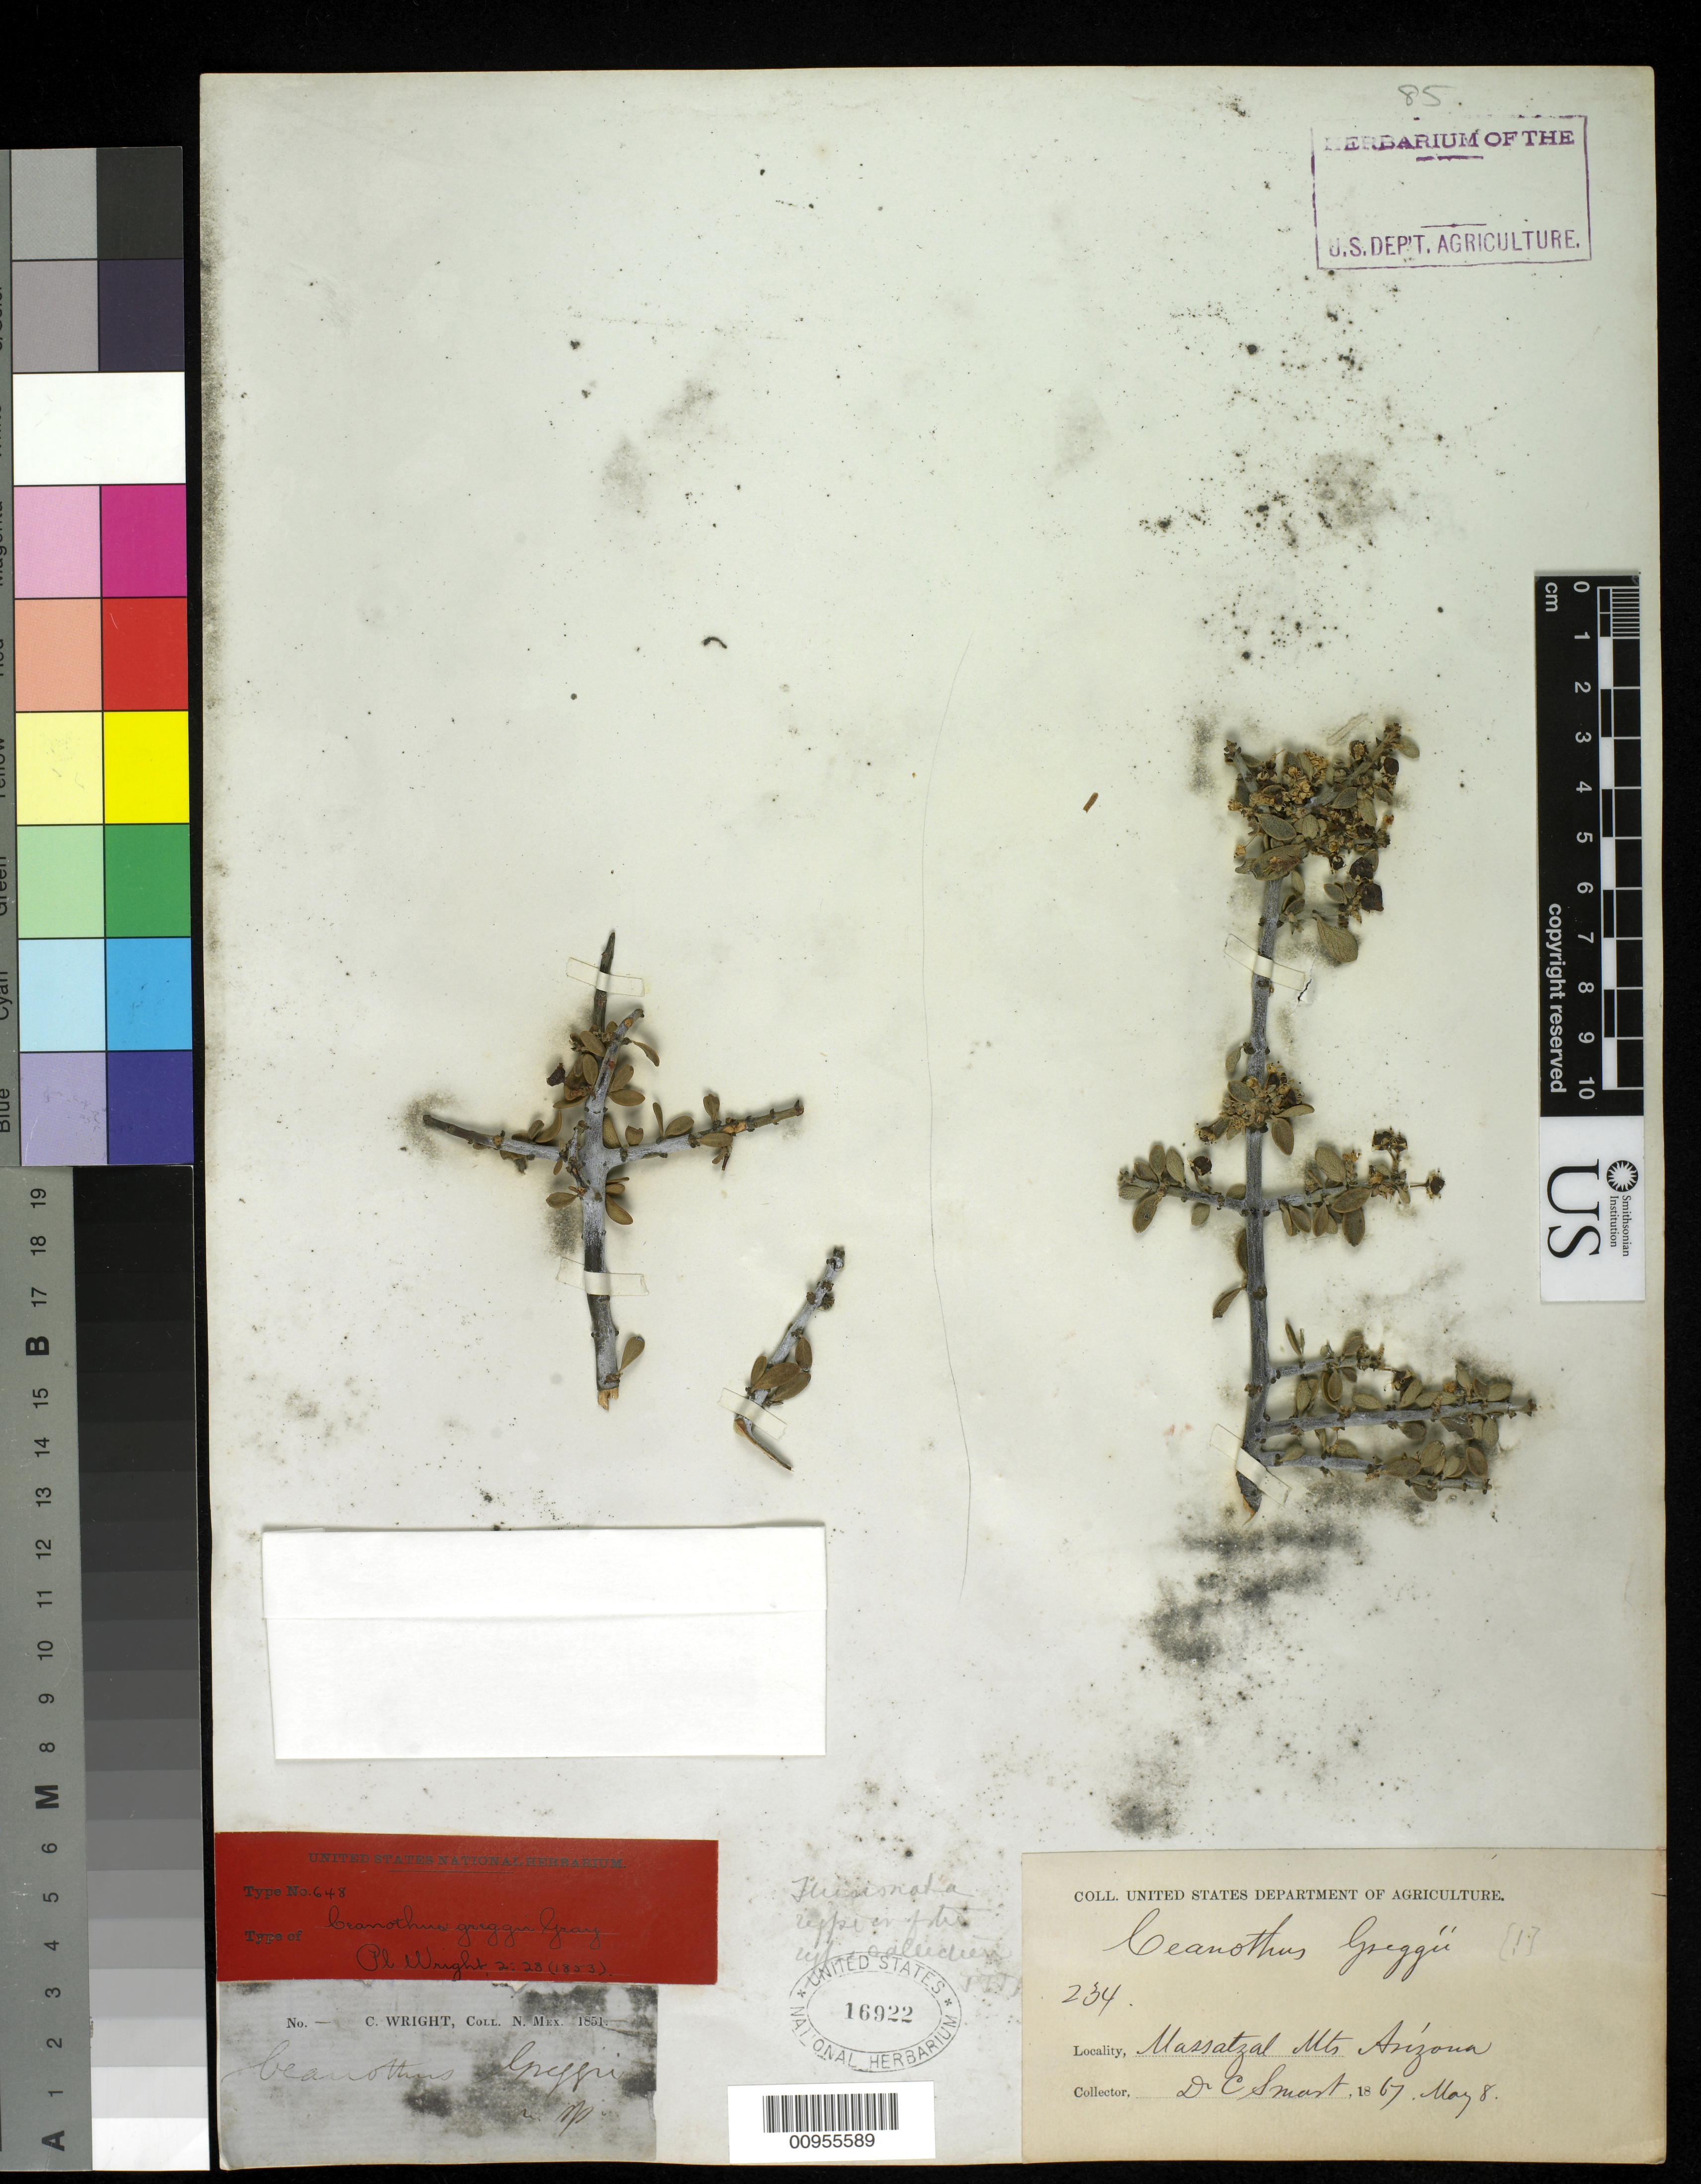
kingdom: Plantae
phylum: Tracheophyta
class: Magnoliopsida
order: Rosales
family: Rhamnaceae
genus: Ceanothus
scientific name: Ceanothus greggii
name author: A. Gray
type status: Possible Syntype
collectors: C. Wright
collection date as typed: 1851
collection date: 1851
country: United States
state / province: New Mexico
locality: "N. Mex." [=New Mexico or Northern Mexico?]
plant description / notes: Protologue cites two collections; lectotype collection is apparently Gregg s.n.; Specimen is mounted with a non-type specimen on right-hand side, Smart 234 from Massatzal Mts., Arizona.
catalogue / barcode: US 16922